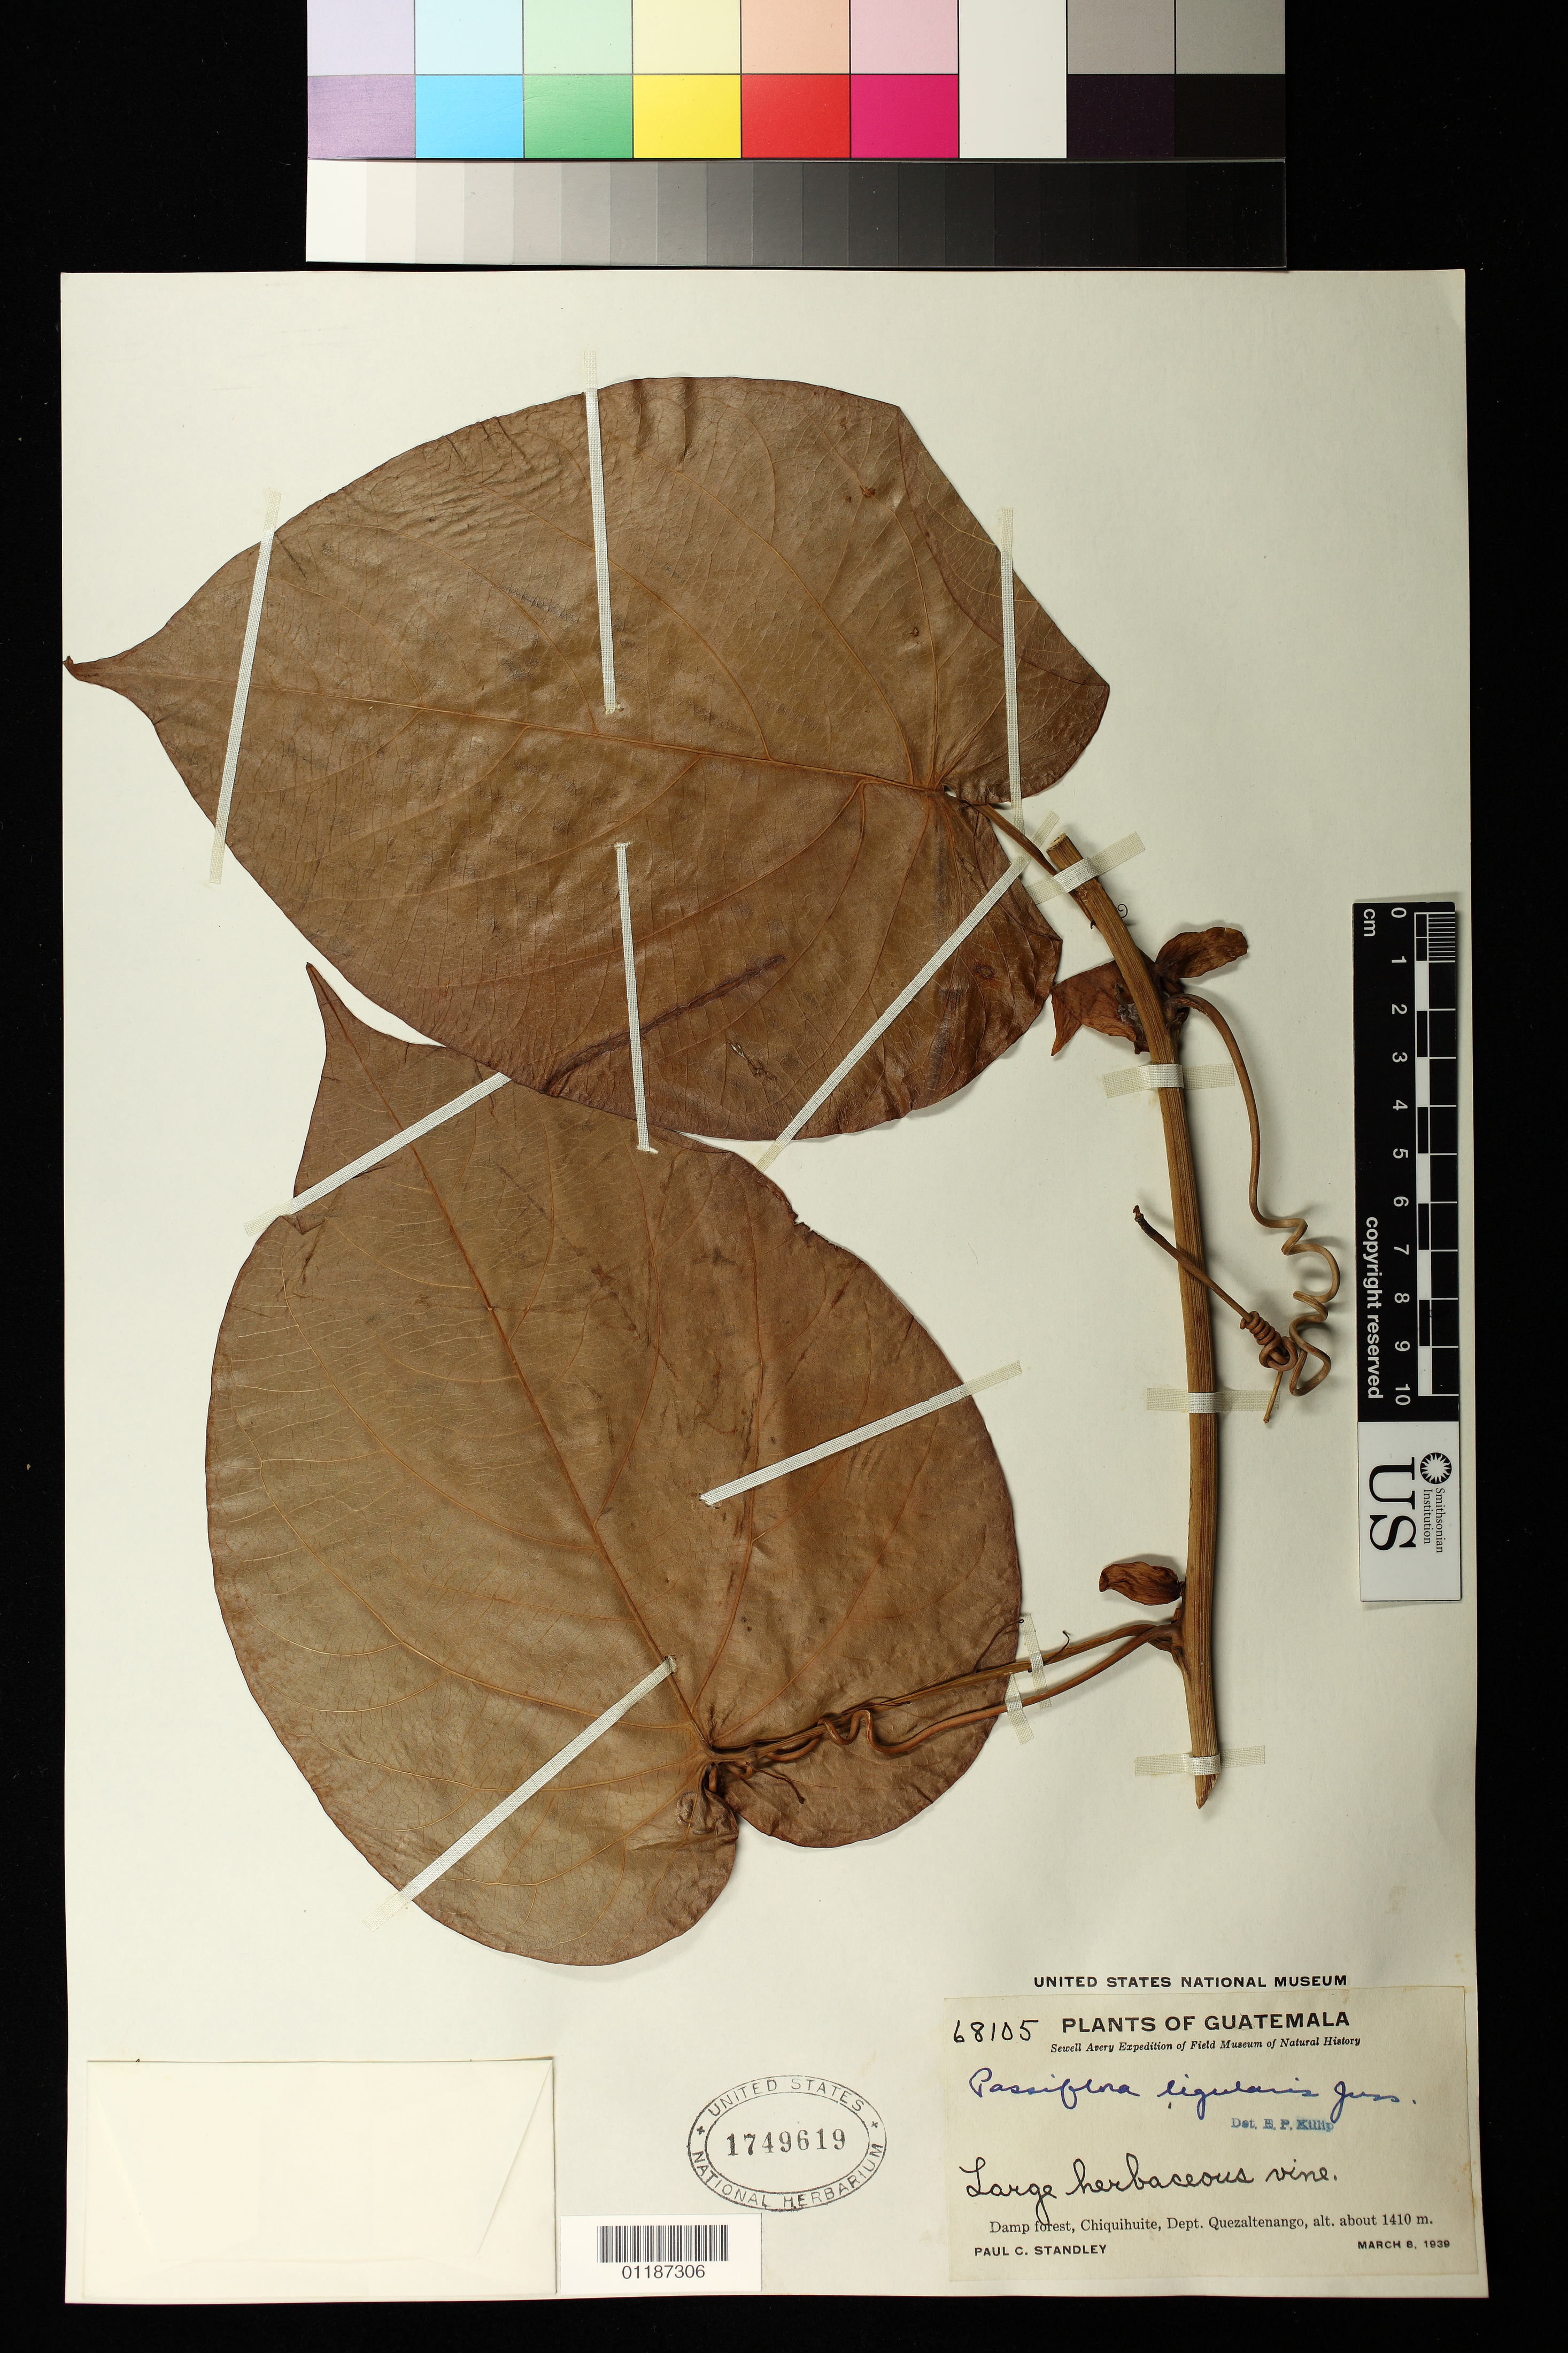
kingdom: Plantae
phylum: Tracheophyta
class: Magnoliopsida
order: Malpighiales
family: Passifloraceae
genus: Passiflora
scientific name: Passiflora ligularis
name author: Juss.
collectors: P. C. Standley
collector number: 68105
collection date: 1939-03-08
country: Guatemala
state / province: Quetzaltenango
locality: Damp forest, Chiquihuite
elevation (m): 1410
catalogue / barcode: US 1749619